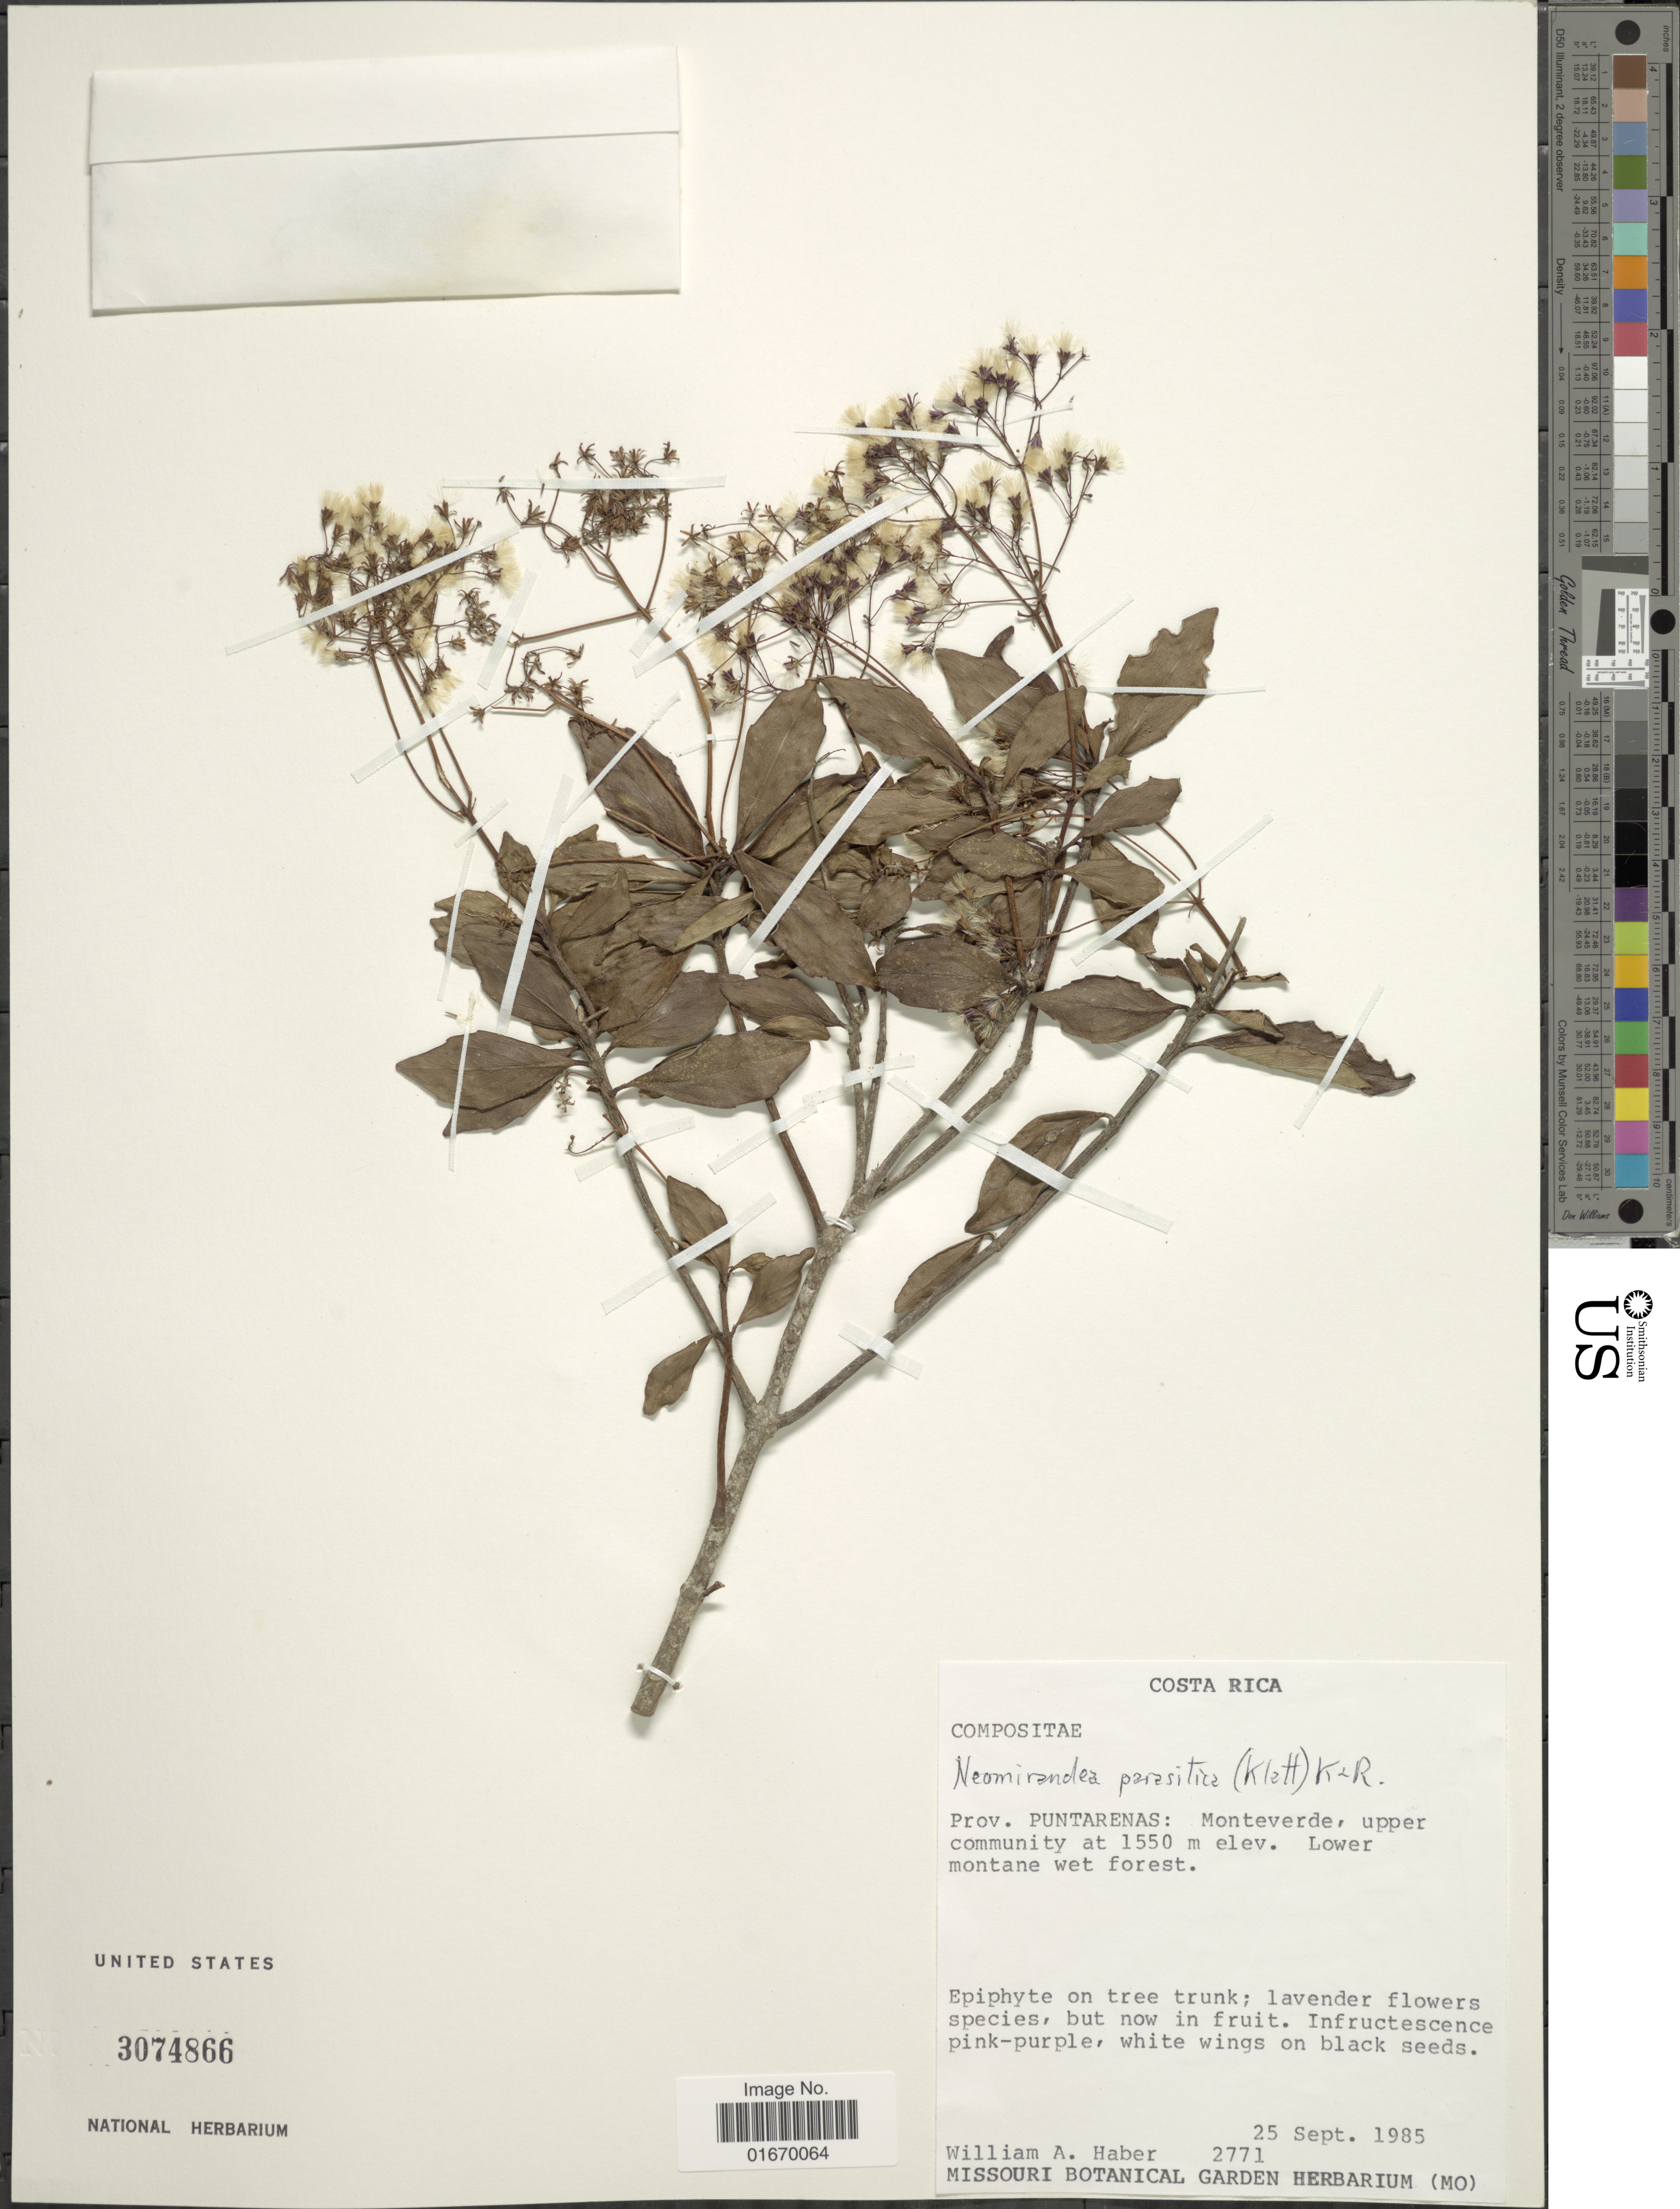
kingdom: Plantae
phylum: Tracheophyta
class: Magnoliopsida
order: Asterales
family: Asteraceae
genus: Neomirandea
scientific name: Neomirandea parasitica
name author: (Klatt) R.M. King & H. Rob.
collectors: W. A. Haber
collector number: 2771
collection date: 1985-09-25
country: Costa Rica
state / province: Puntarenas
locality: Monteverde, upper community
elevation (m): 1550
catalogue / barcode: US 3074866